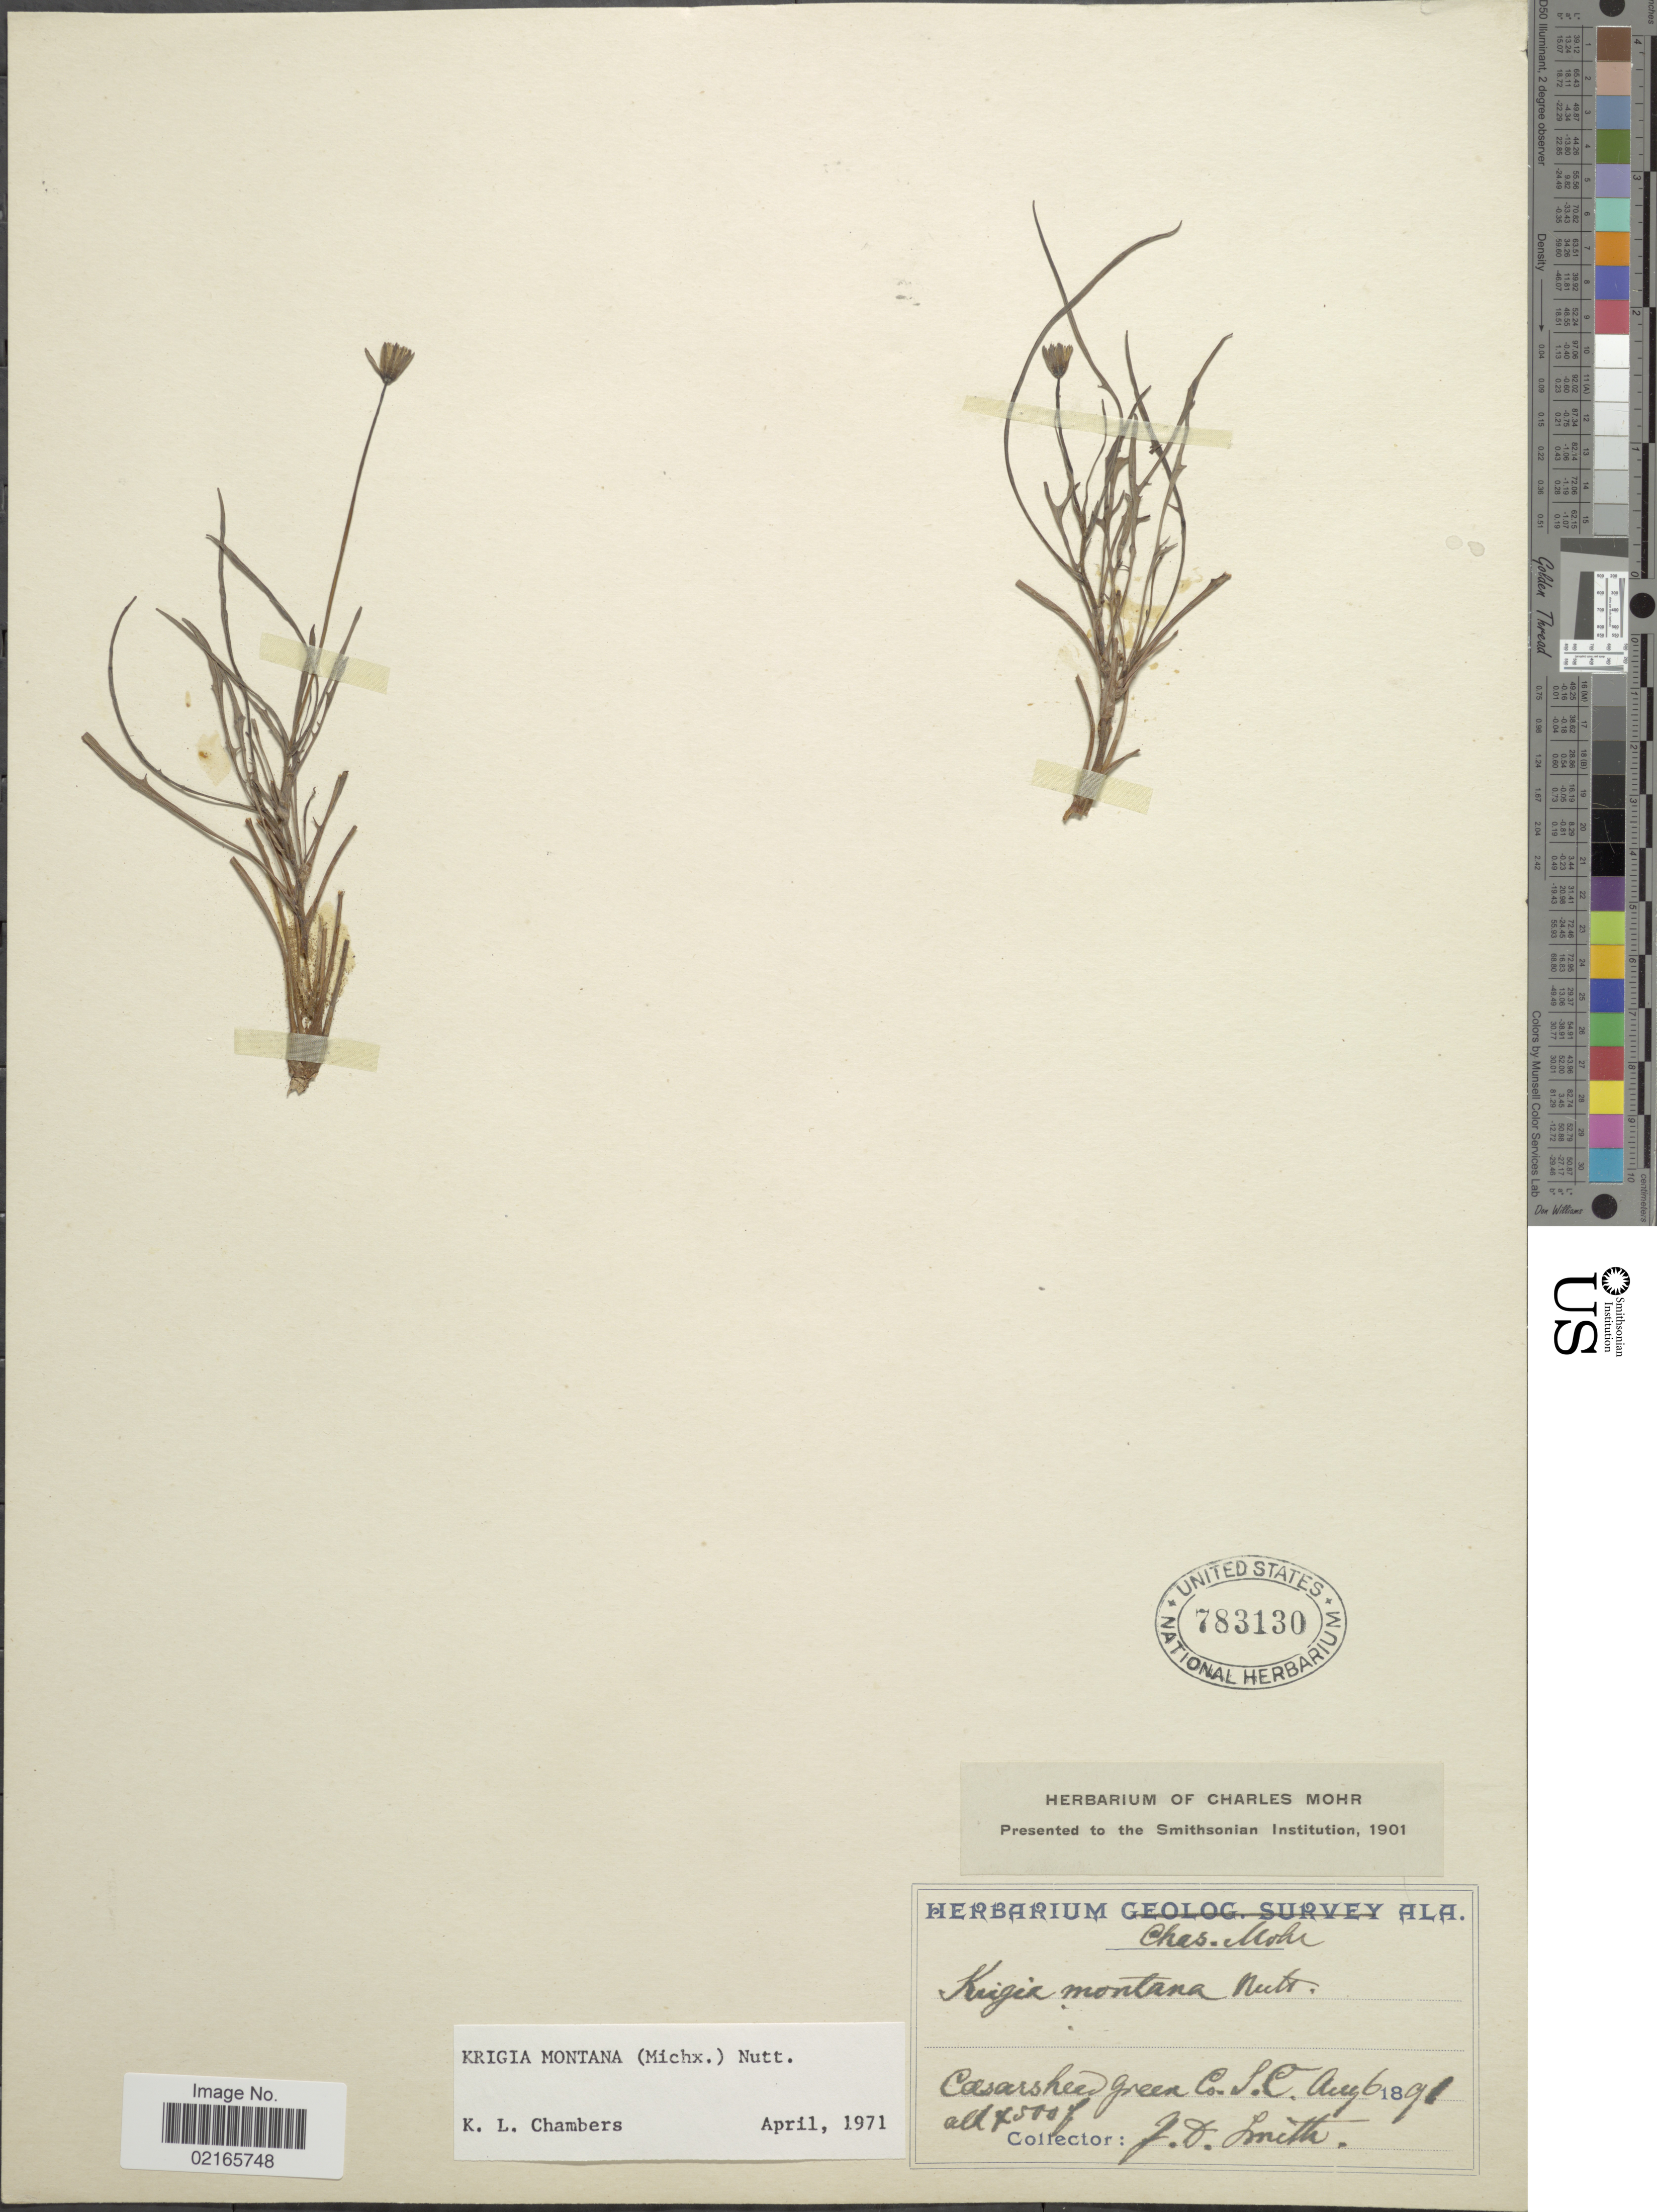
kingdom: Plantae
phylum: Tracheophyta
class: Magnoliopsida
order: Asterales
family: Asteraceae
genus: Krigia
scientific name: Krigia montana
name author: Nutt.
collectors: J. Donnell Smith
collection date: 1891-08-06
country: United States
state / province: South Carolina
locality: Casarshee Green Co.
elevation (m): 1372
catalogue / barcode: US 783130